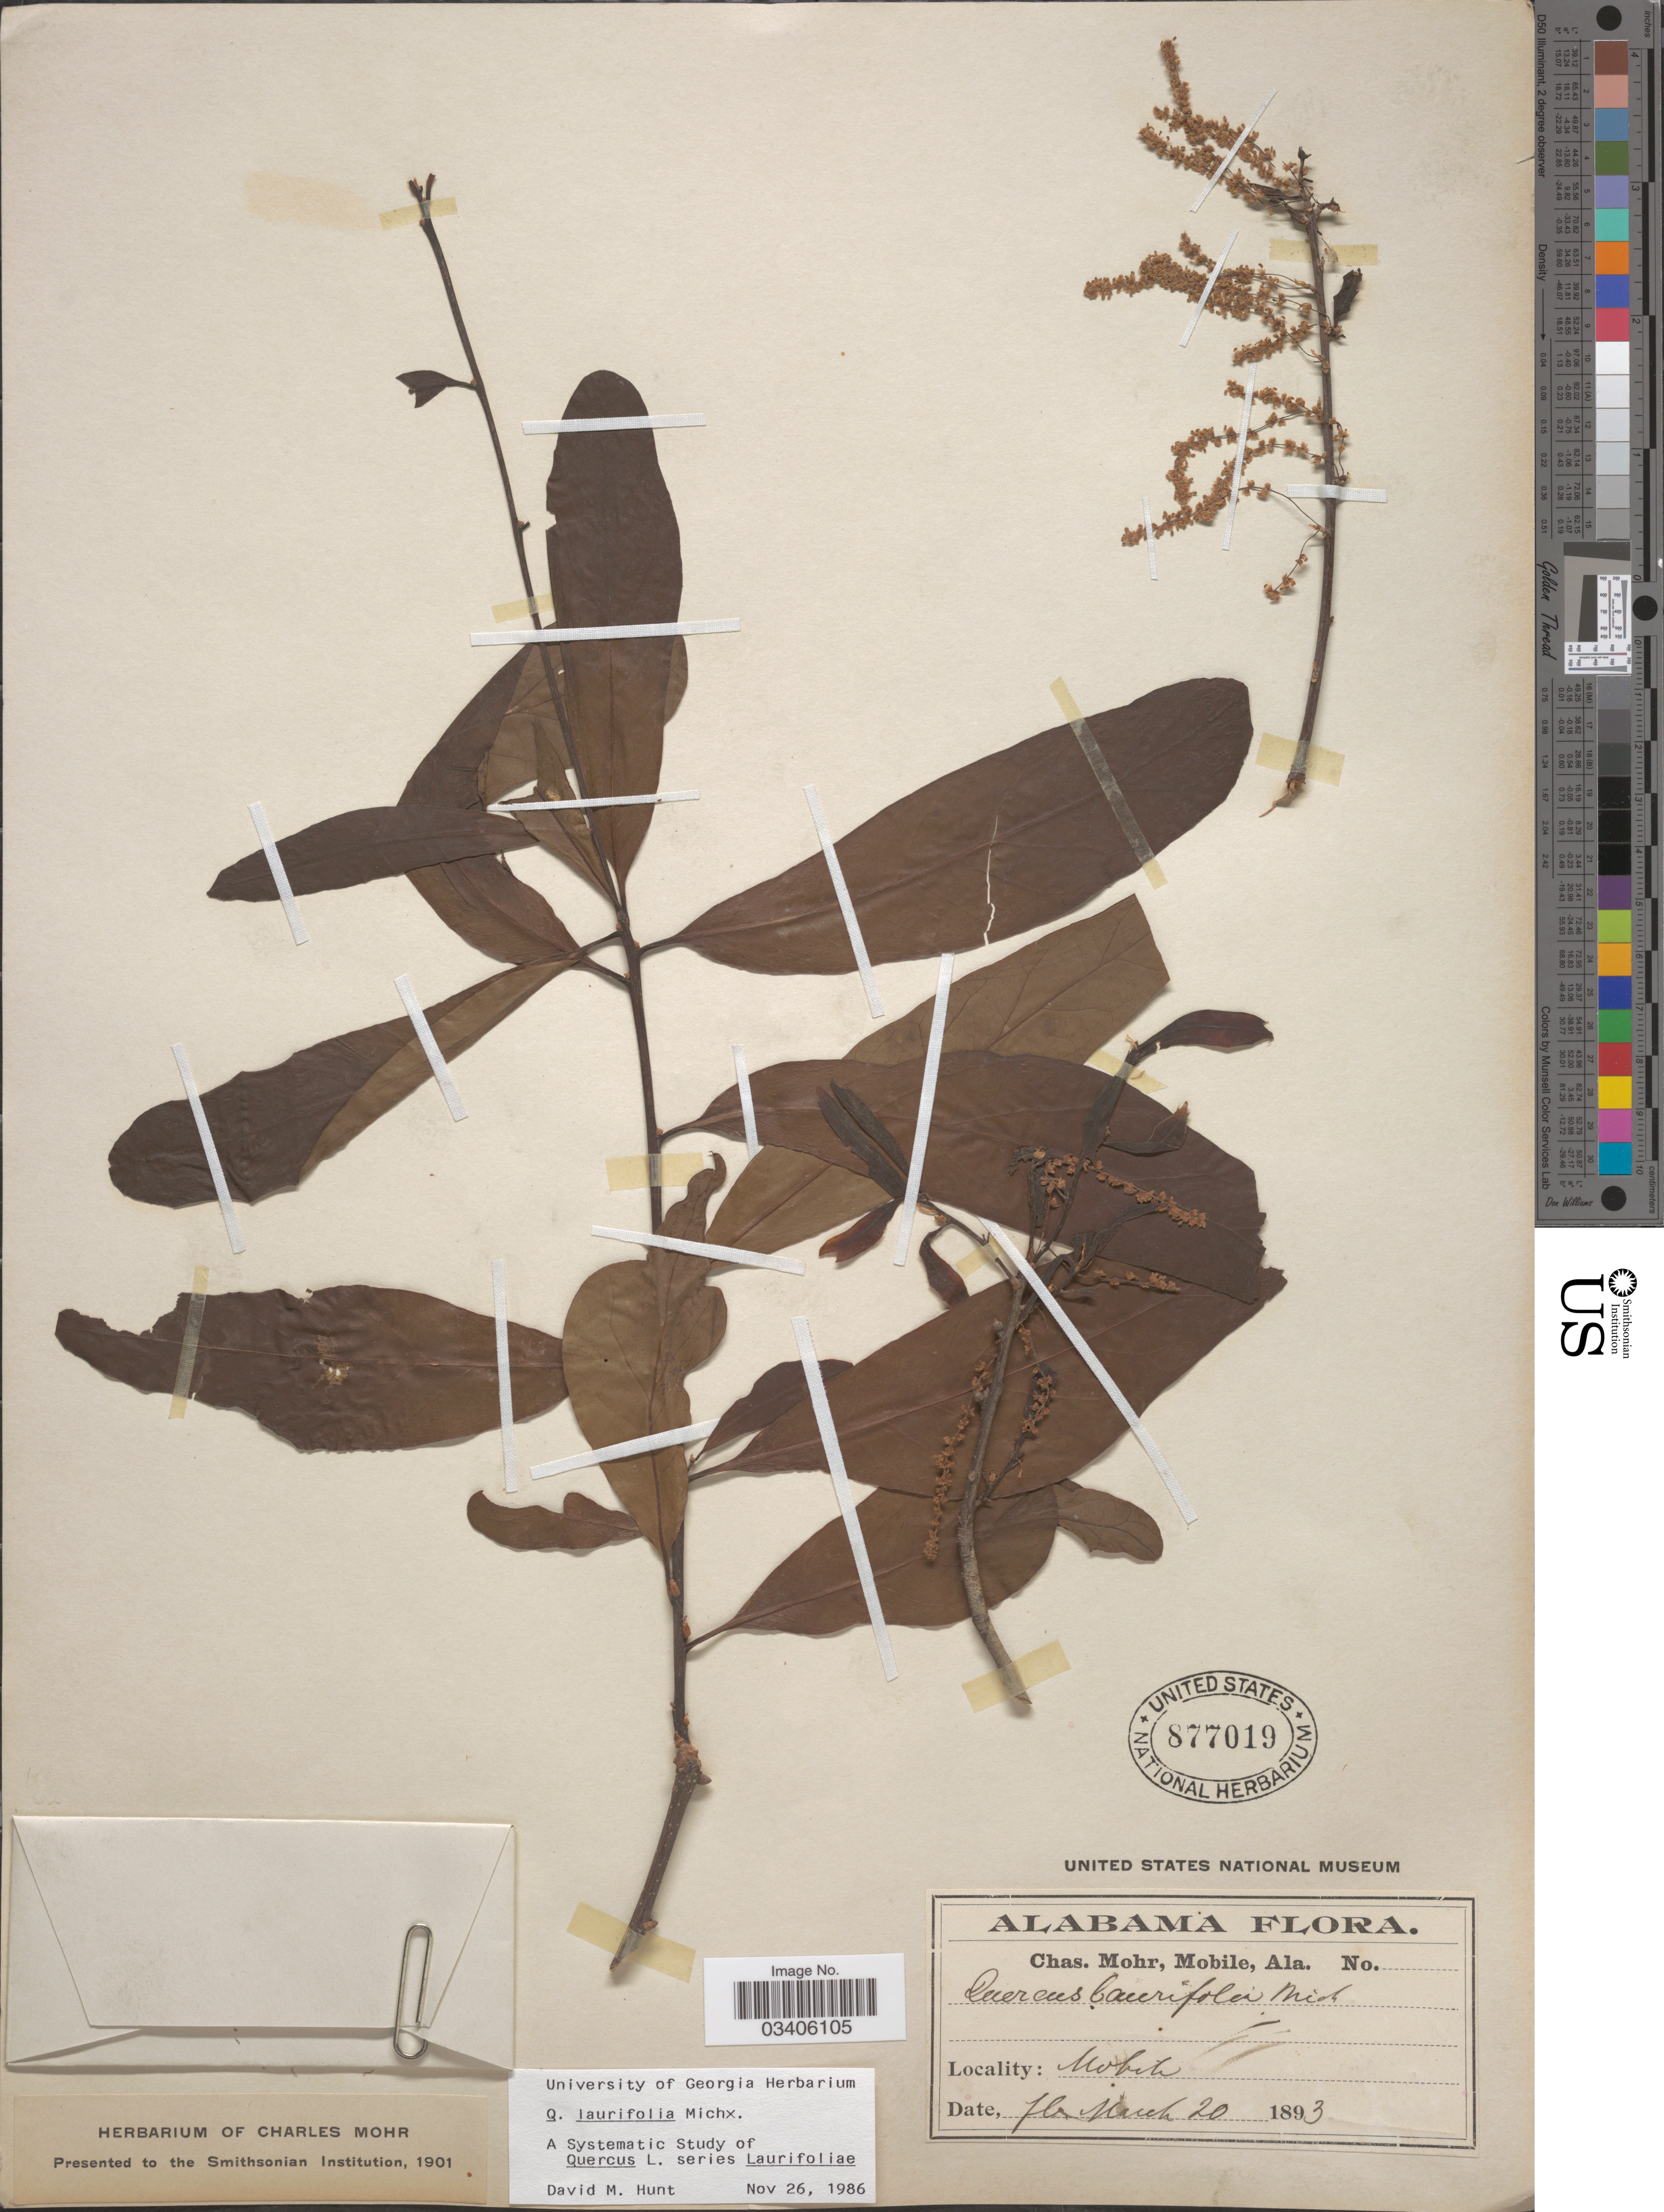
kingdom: Plantae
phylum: Tracheophyta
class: Magnoliopsida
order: Fagales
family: Fagaceae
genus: Quercus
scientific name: Quercus laurifolia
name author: Michx.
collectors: Mohr, C. T. (herbarium)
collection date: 1893-03-20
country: United States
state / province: Alabama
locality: Mobile.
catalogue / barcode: US 877019